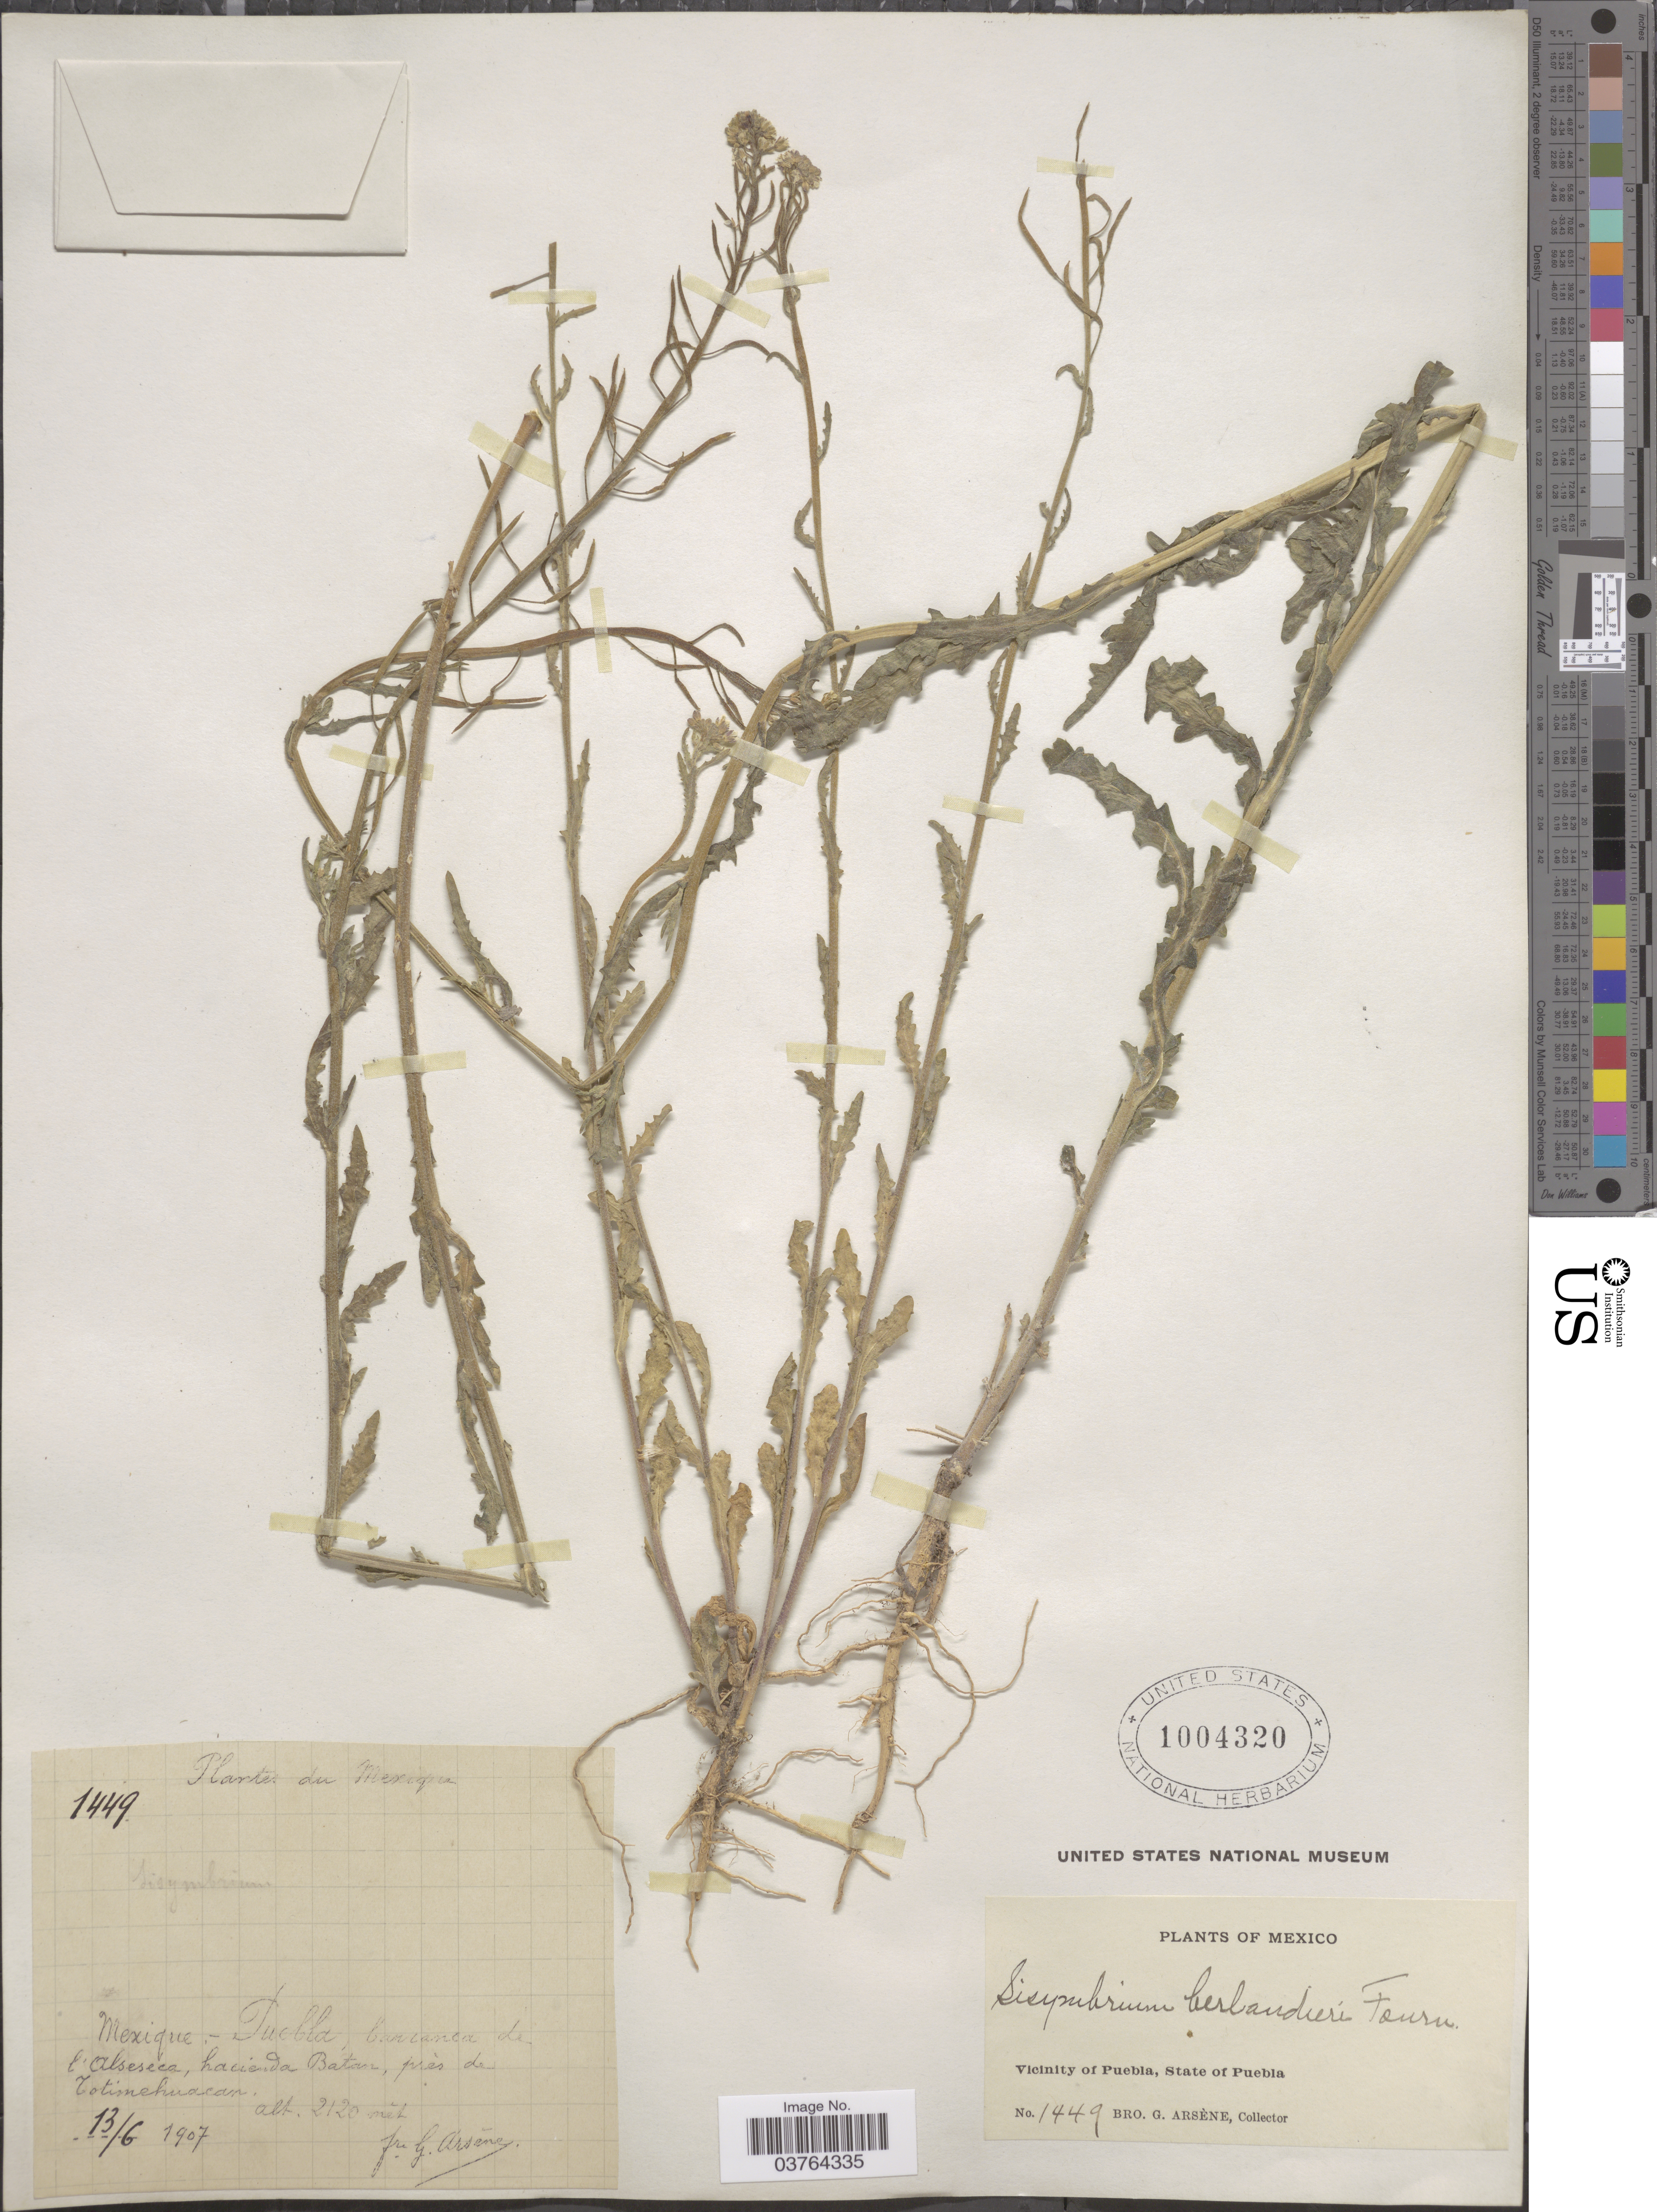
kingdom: Plantae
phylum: Tracheophyta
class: Magnoliopsida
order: Brassicales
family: Brassicaceae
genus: Halimolobos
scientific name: Halimolobos berlandieri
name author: O.E. Schulz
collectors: Bro. G. Arsène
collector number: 1449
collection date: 1907-06-13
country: Mexico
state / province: Puebla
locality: Barranca de l'Alseseca, hacienda Batan, près de Totimehuacan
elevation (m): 2120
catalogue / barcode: US 1004320